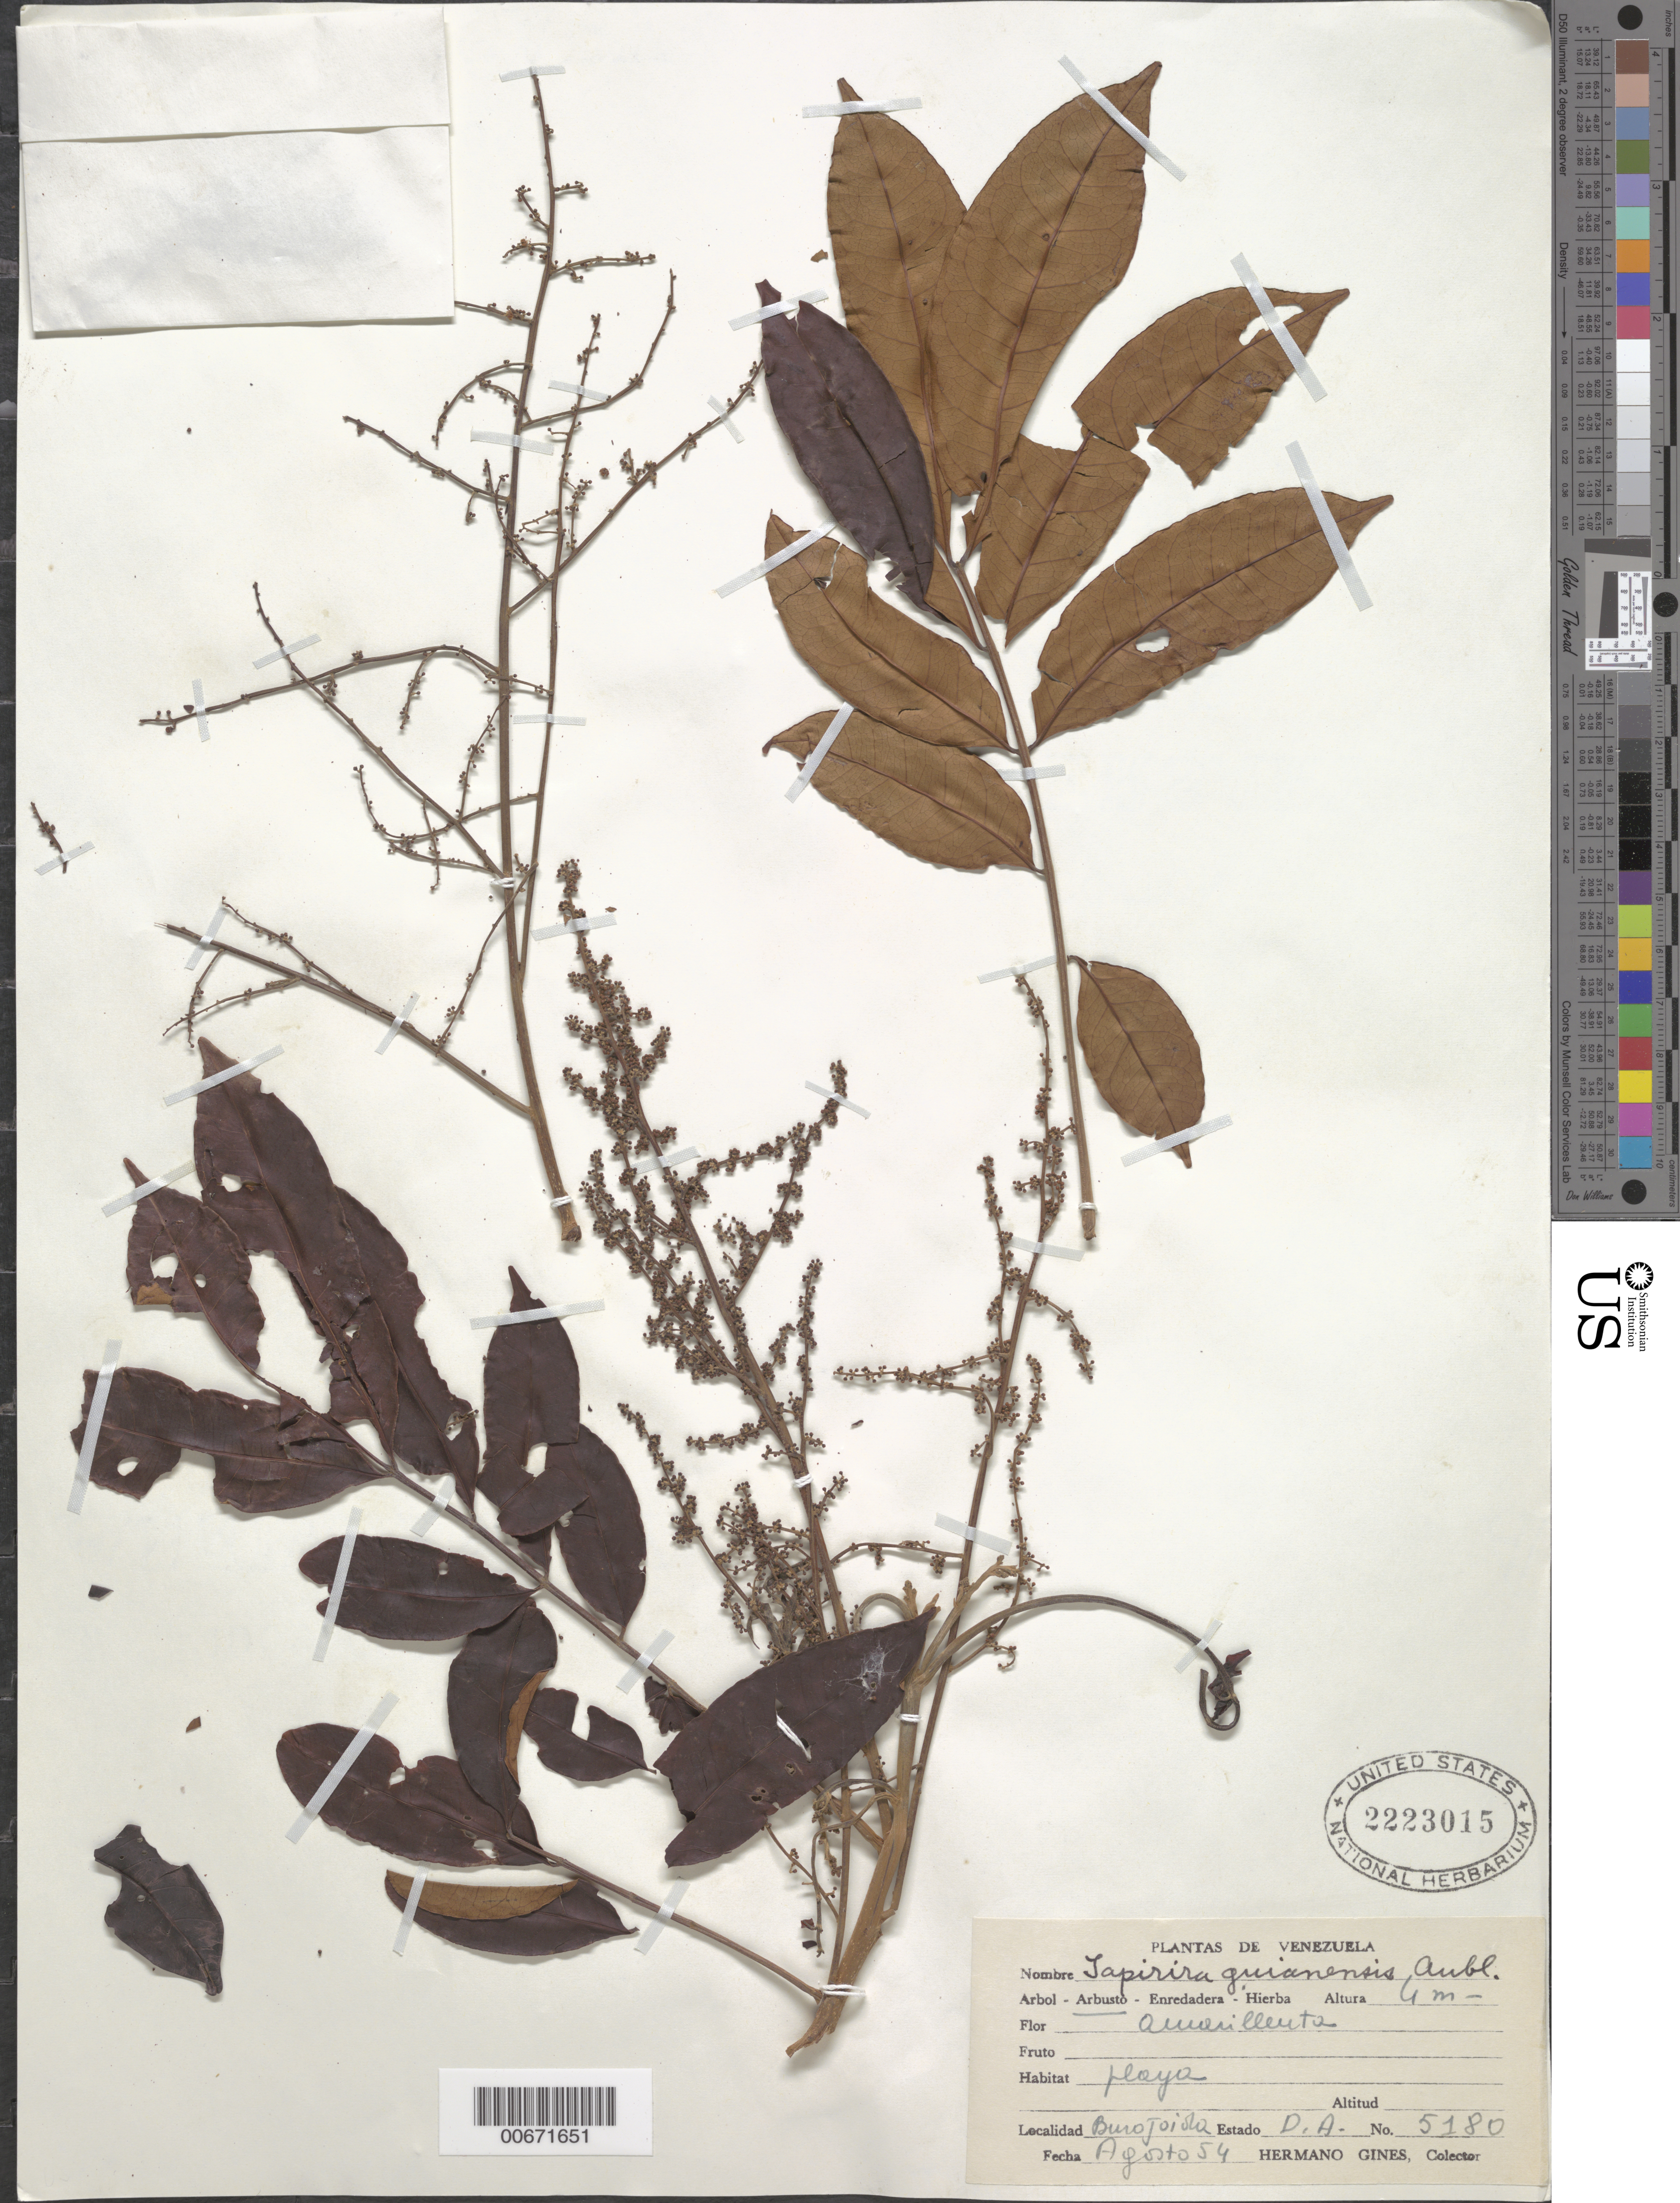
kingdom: Plantae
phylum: Tracheophyta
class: Magnoliopsida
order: Sapindales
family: Anacardiaceae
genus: Tapirira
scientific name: Tapirira guianensis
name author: Aubl.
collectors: H. Gines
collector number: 5180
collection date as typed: Aug-54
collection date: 1954-08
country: Venezuela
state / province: Delta Amacuro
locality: Isla Burojoida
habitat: Beach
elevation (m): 40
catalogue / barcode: US 2223015